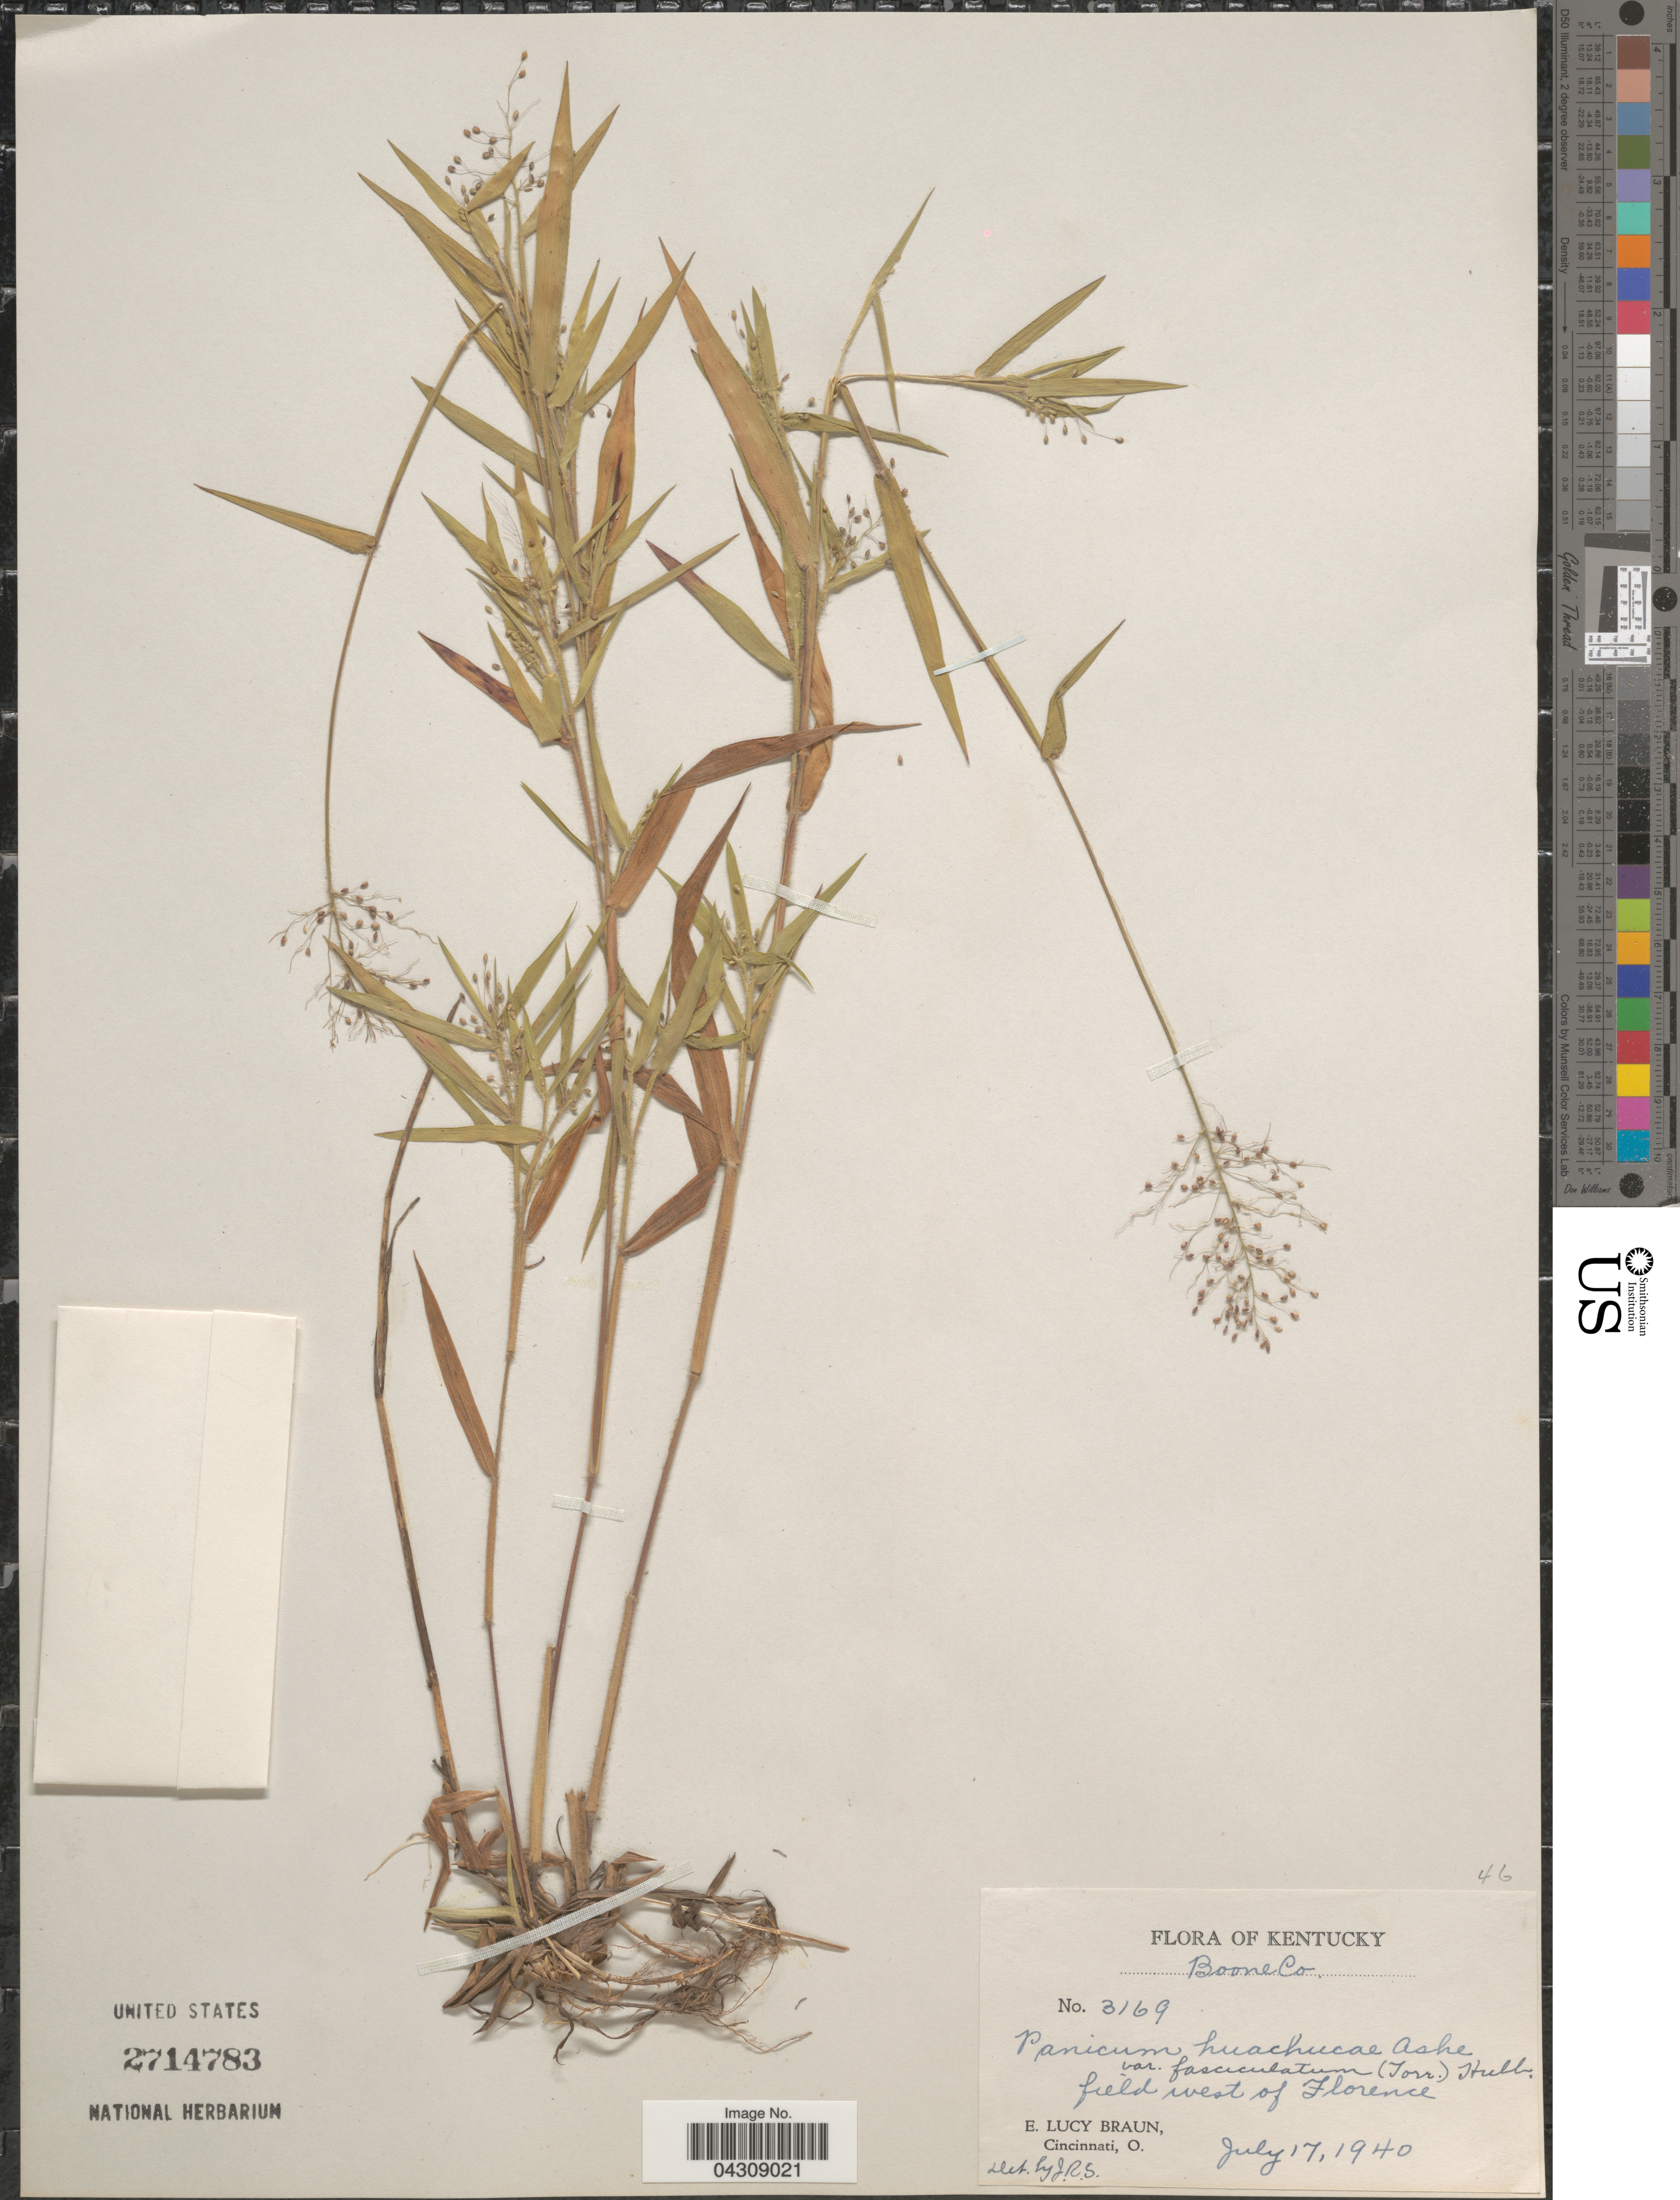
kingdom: Plantae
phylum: Tracheophyta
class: Liliopsida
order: Poales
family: Poaceae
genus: Dichanthelium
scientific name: Dichanthelium acuminatum var. acuminatum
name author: (Sw.) Gould & C.A. Clark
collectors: E. L. Braun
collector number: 3169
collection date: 1940-07-17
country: United States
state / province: Kentucky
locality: Boone Co. Field west of Florence.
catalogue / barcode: US 2714783